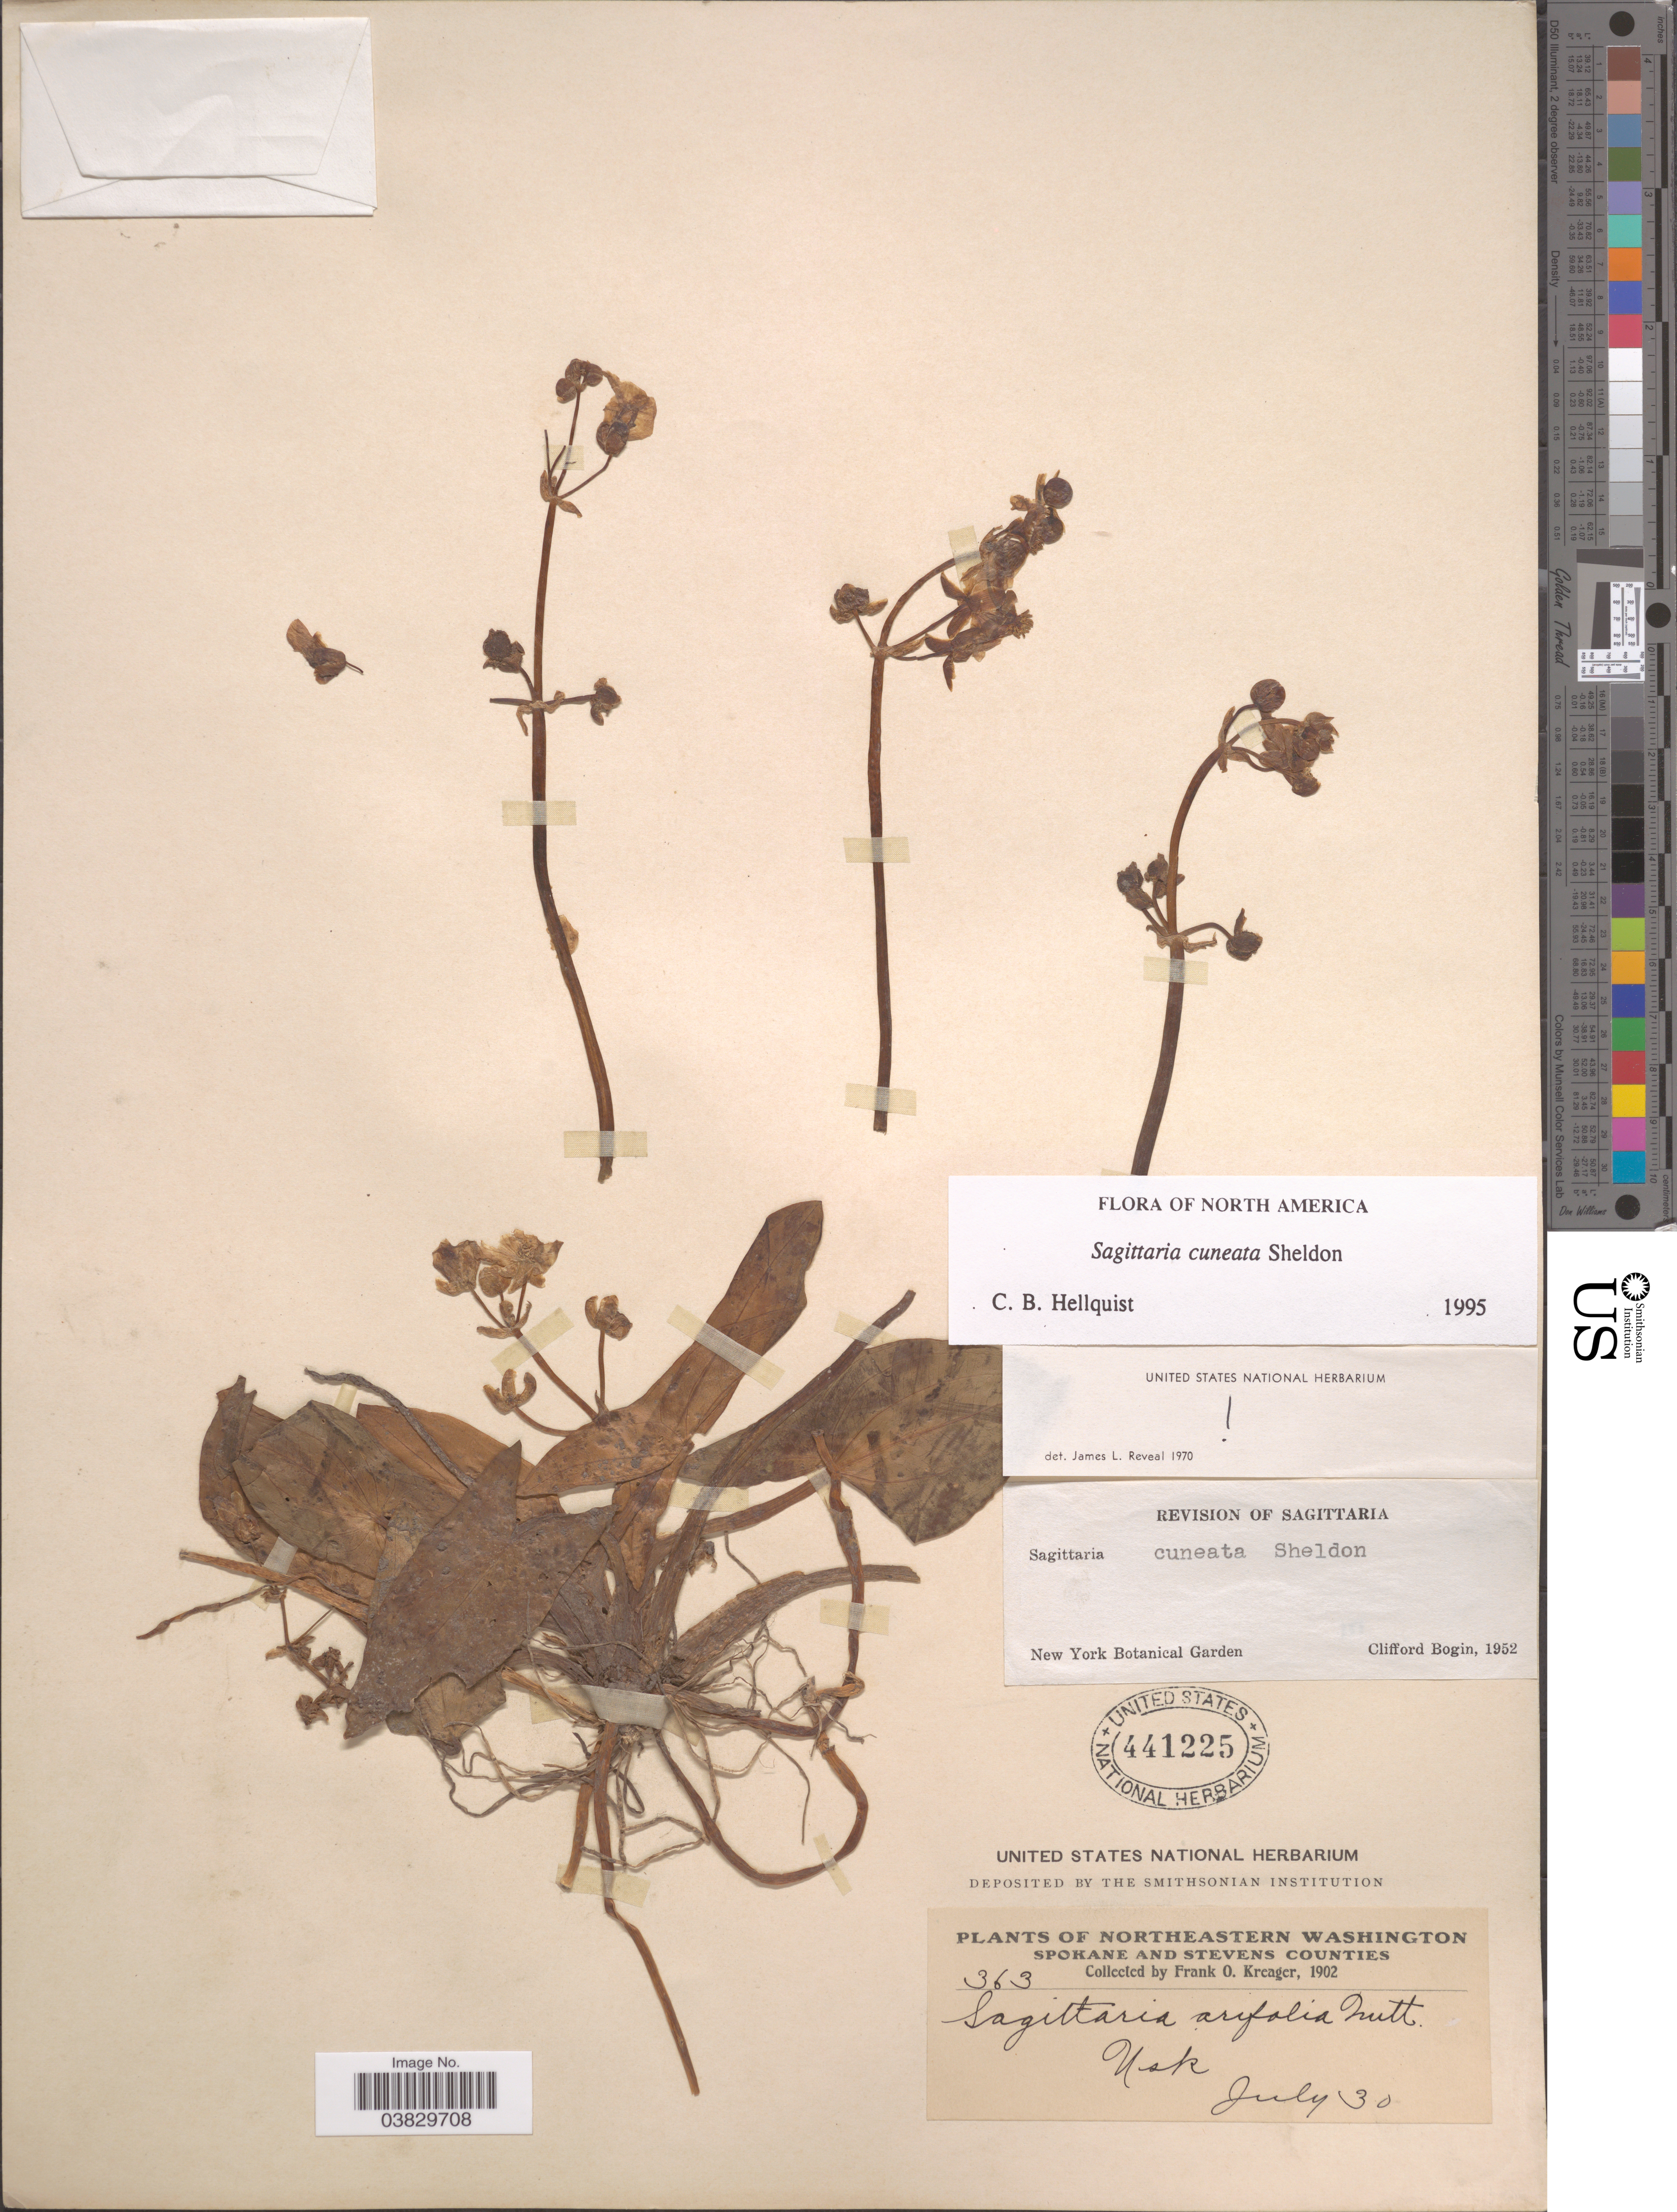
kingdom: Plantae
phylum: Tracheophyta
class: Liliopsida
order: Alismatales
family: Alismataceae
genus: Sagittaria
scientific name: Sagittaria cuneata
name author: E. Sheld.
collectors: F. Kreager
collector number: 363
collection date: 1902-07-30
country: United States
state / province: Washington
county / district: Spokane / Stevens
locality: Northeastern Washington. Spokane and Stevens Counties. Usk. [unsure placement]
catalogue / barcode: US 441225